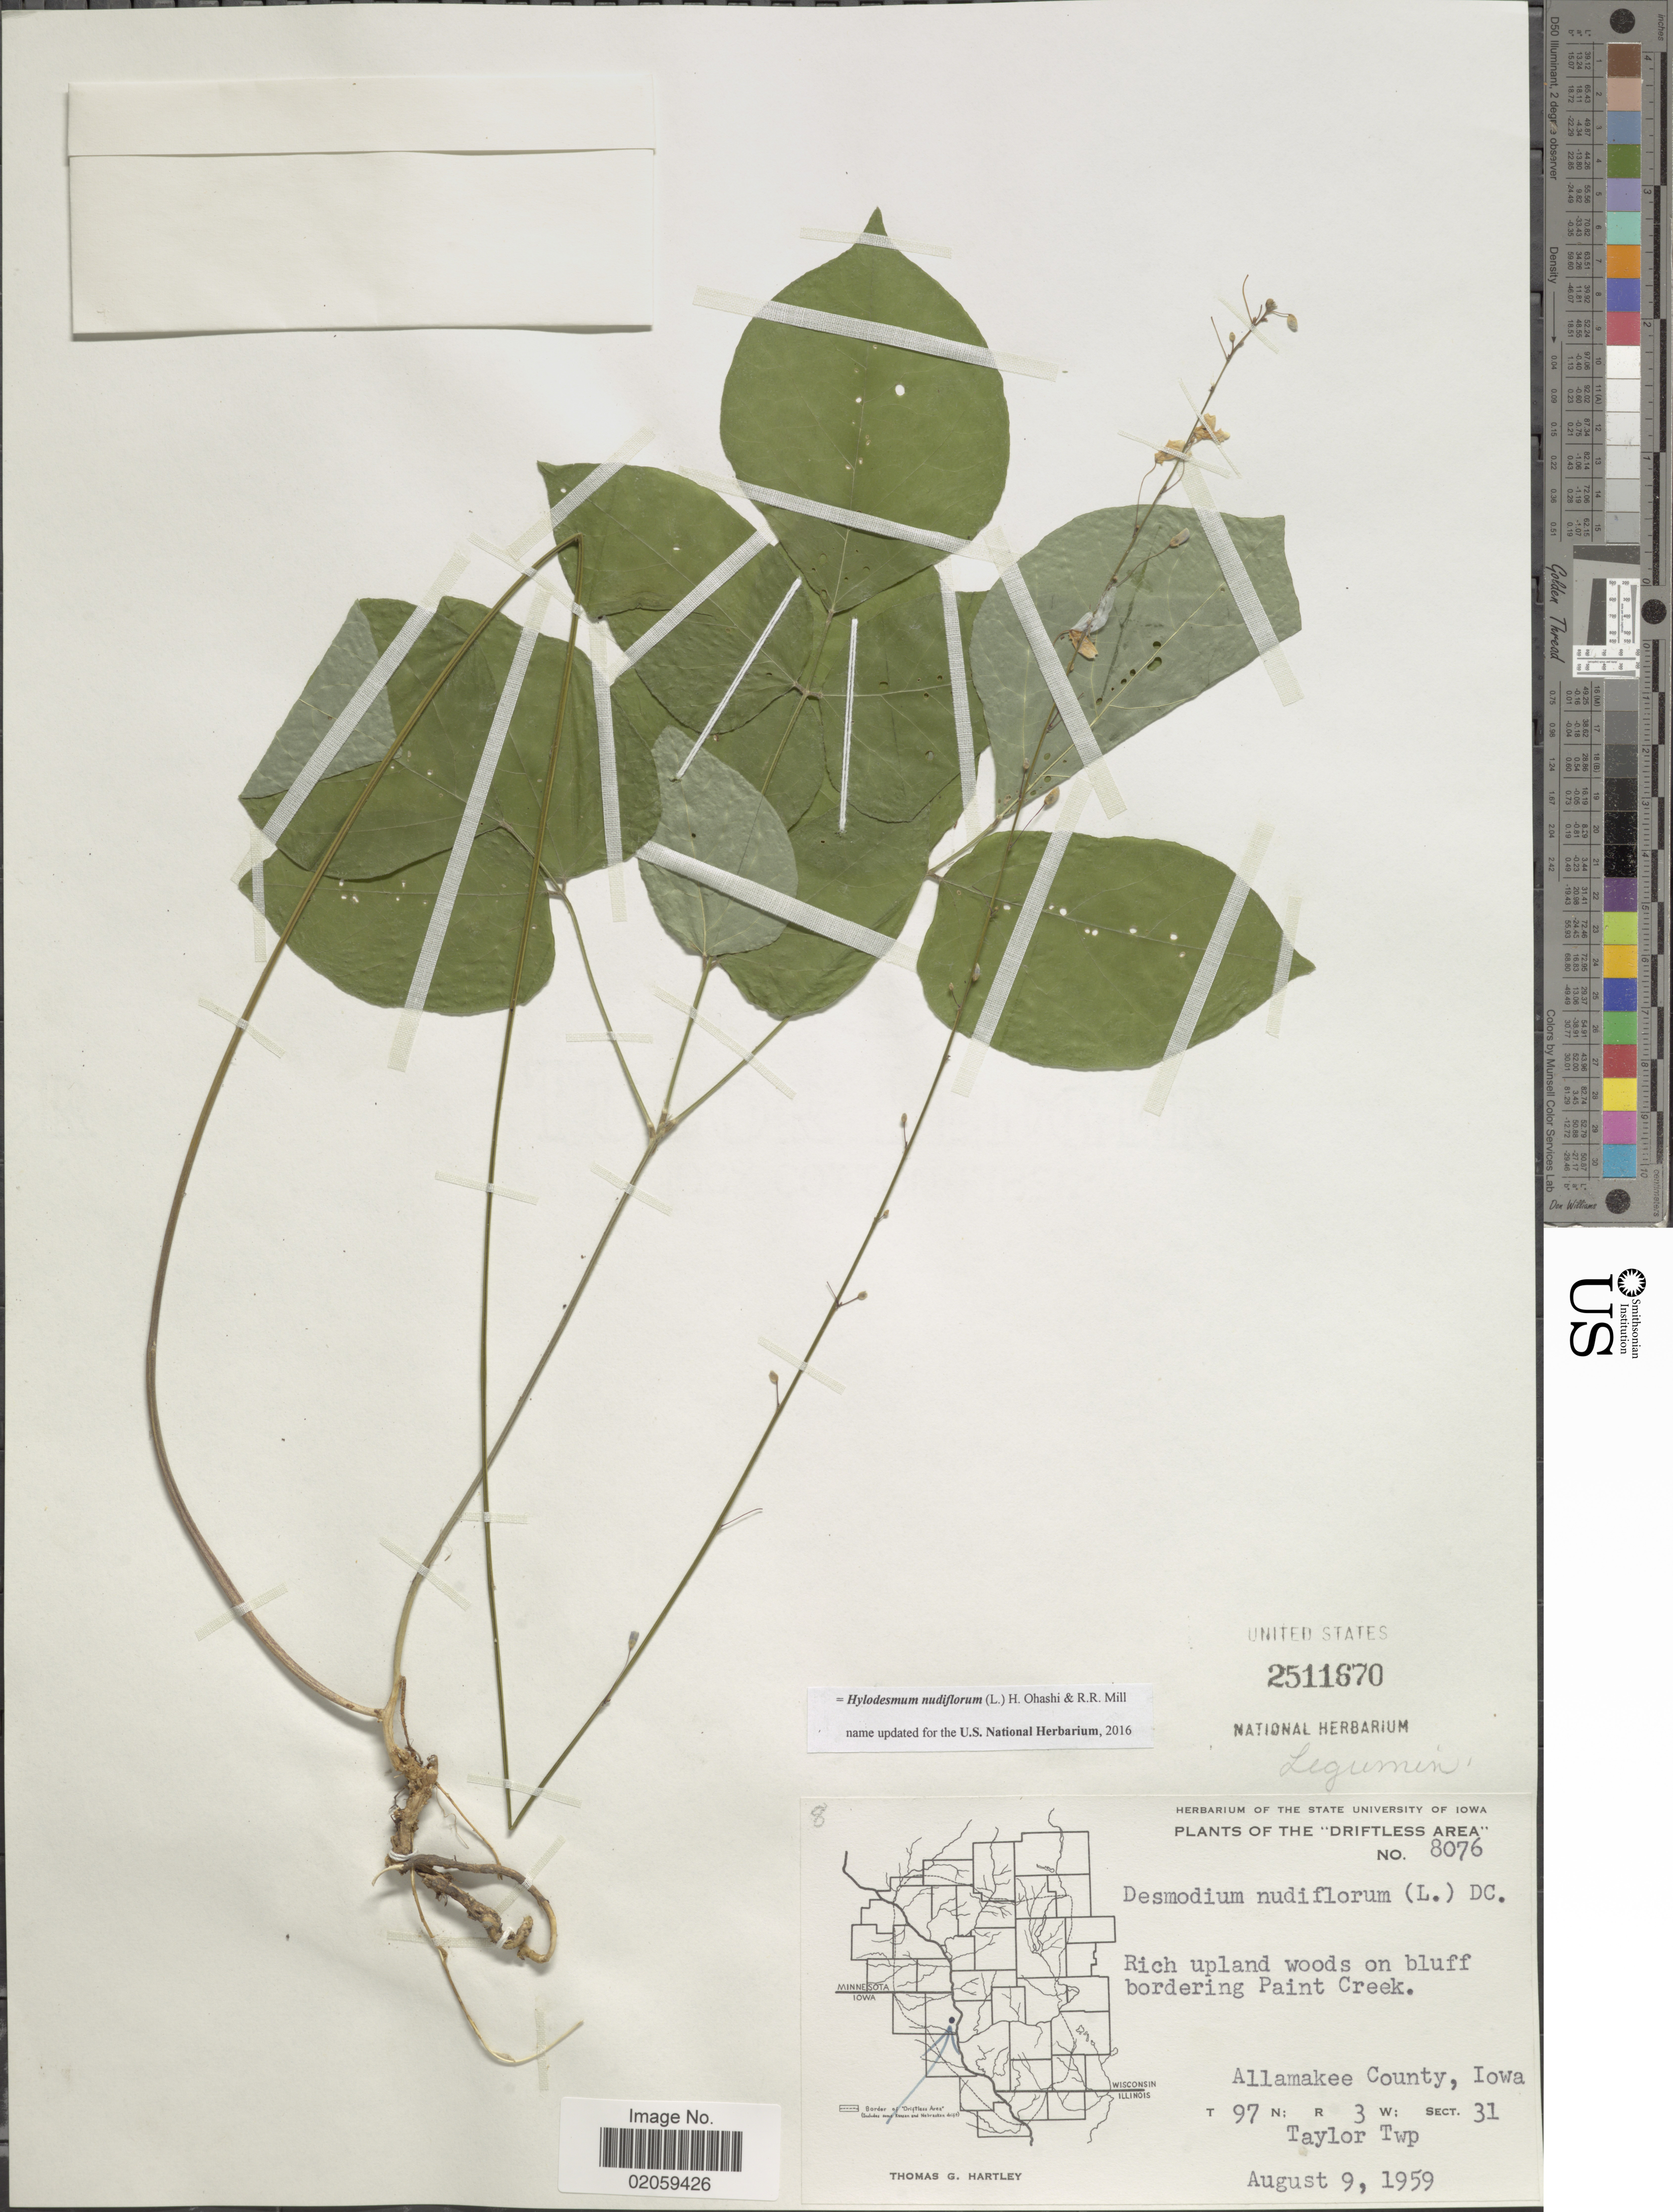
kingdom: Plantae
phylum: Tracheophyta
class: Magnoliopsida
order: Fabales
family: Fabaceae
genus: Hylodesmum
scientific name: Hylodesmum nudiflorum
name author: (L.) H. Ohashi & R.R. Mill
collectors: T. G. Hartley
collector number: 8076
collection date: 1959-08-09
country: United States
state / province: Iowa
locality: Driftless Area, bordering the Paint Creek, Allamakee County, T97N, R3W, sect 31, Taylor Twp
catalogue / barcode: US 2511670